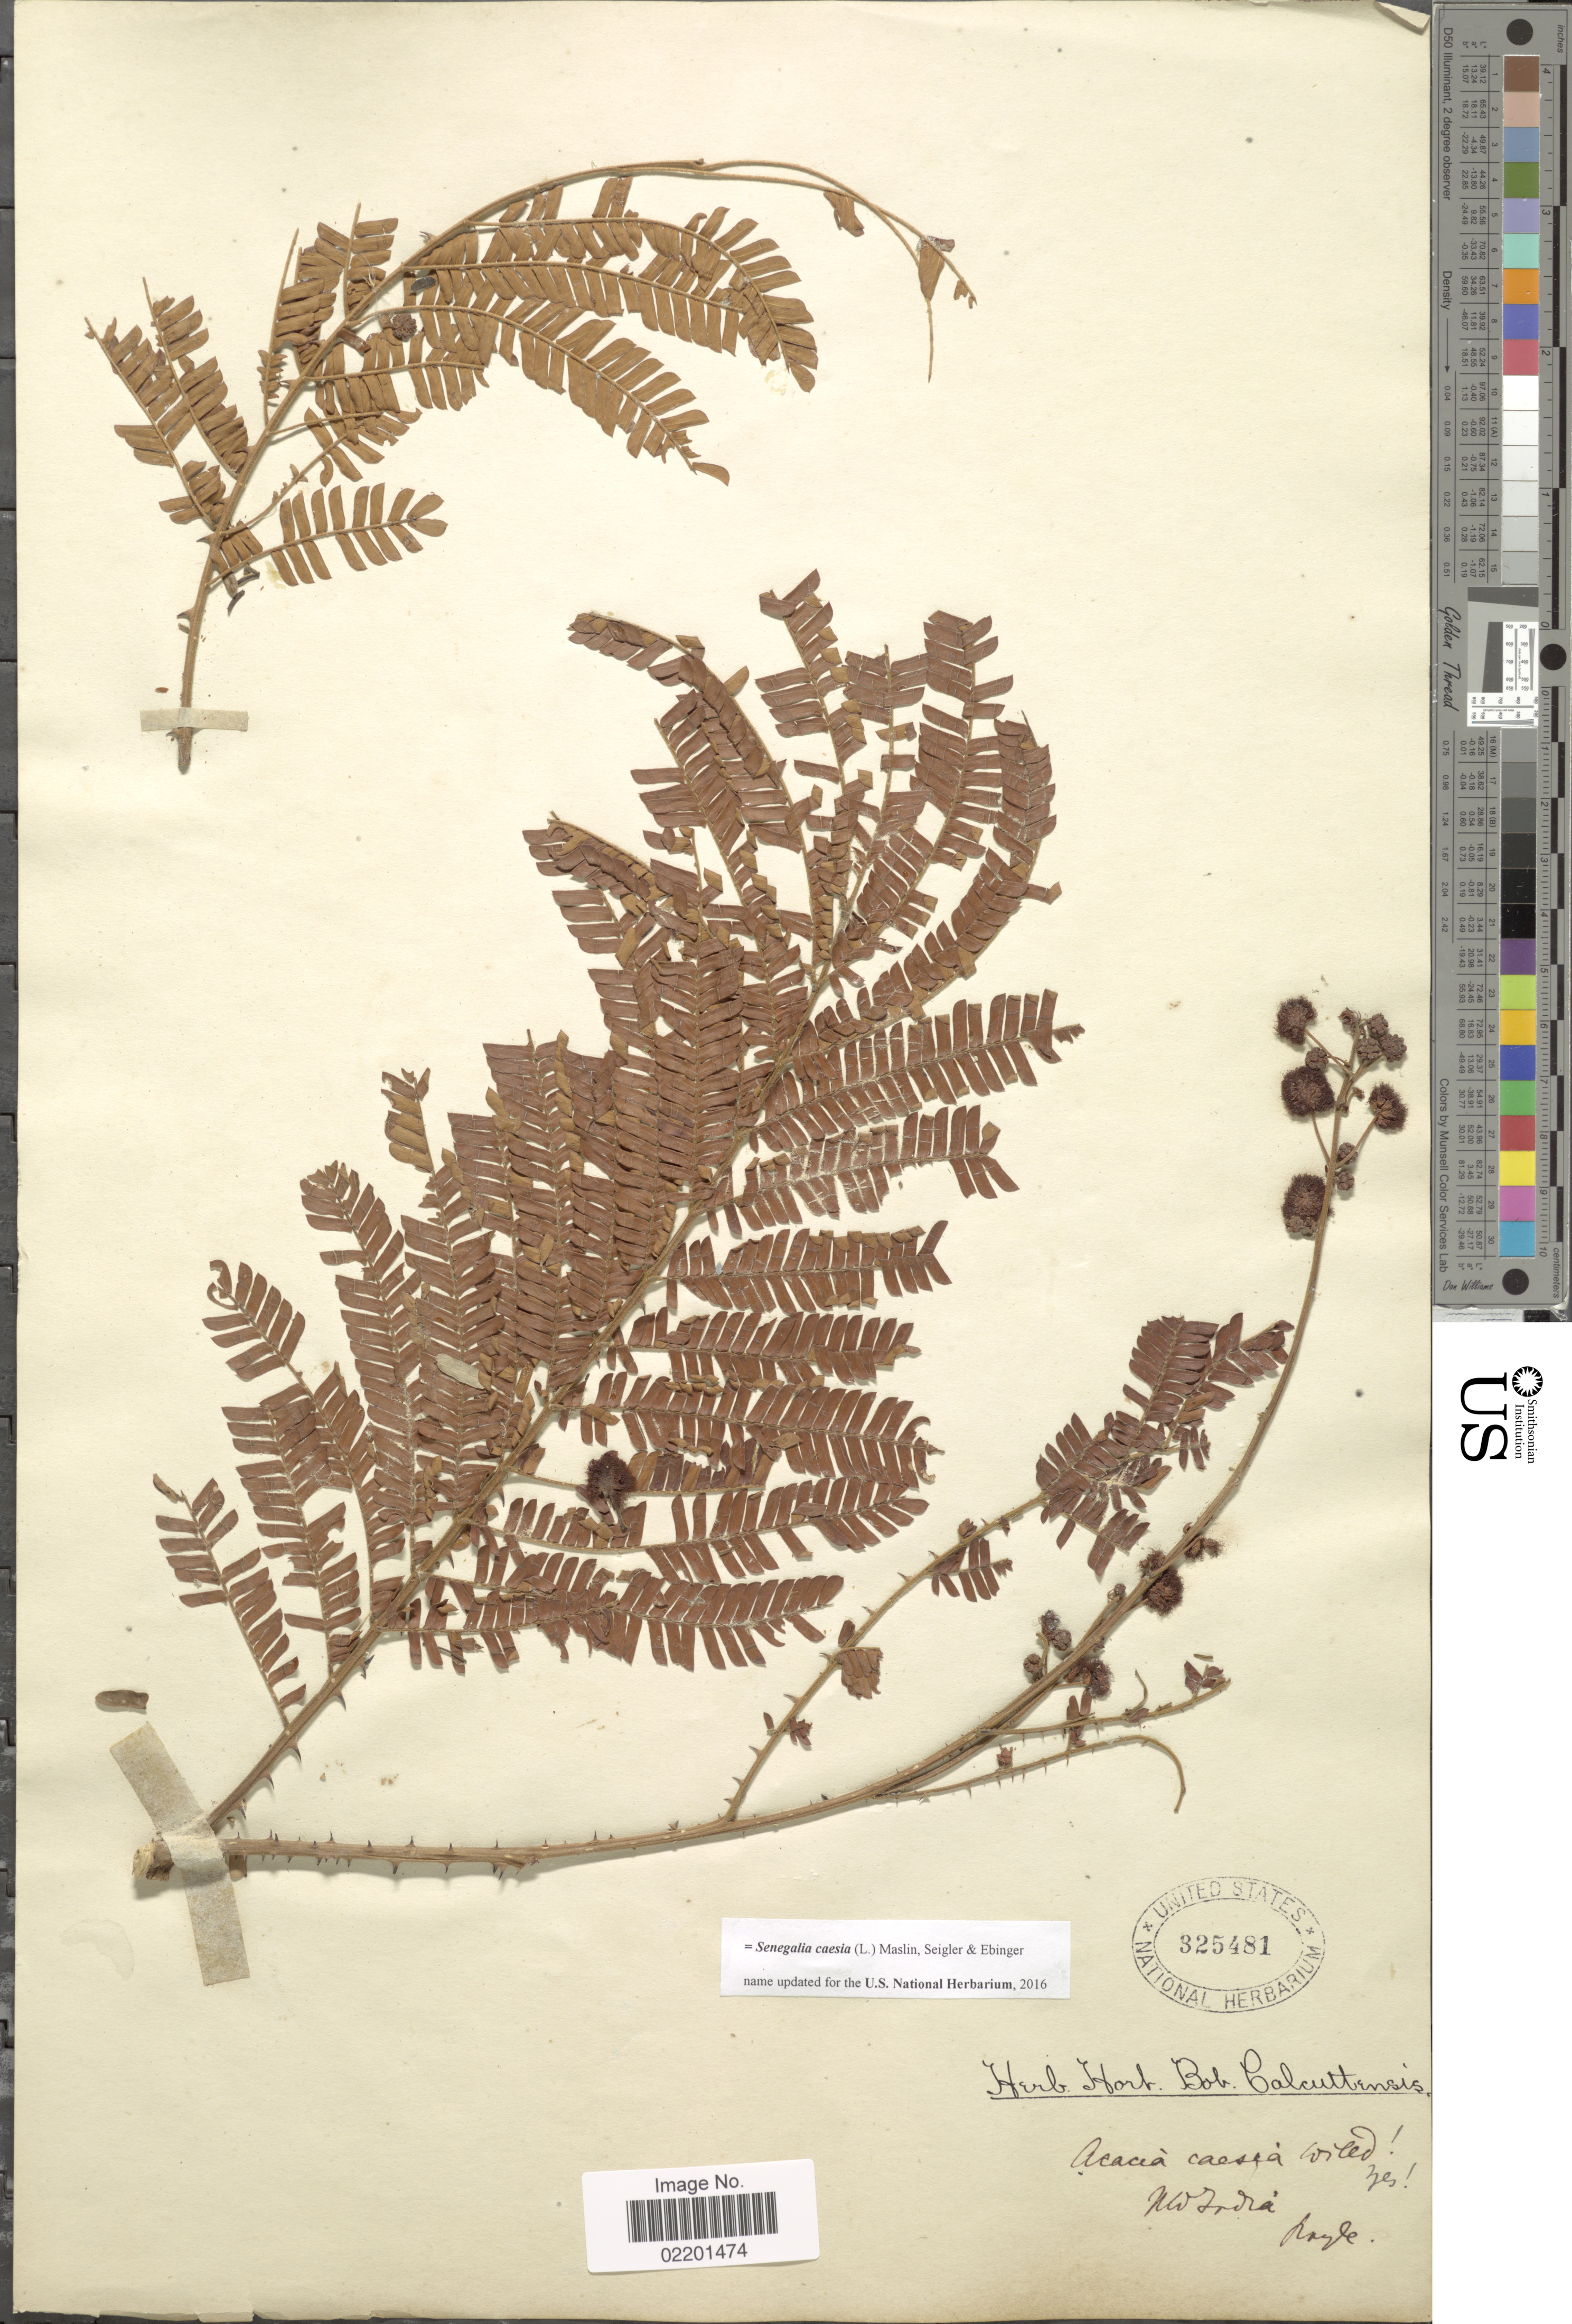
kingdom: Plantae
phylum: Tracheophyta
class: Magnoliopsida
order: Fabales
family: Fabaceae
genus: Senegalia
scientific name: Senegalia caesia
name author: (L.) Maslin et al.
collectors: Royle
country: India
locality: NW India.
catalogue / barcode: US 325481